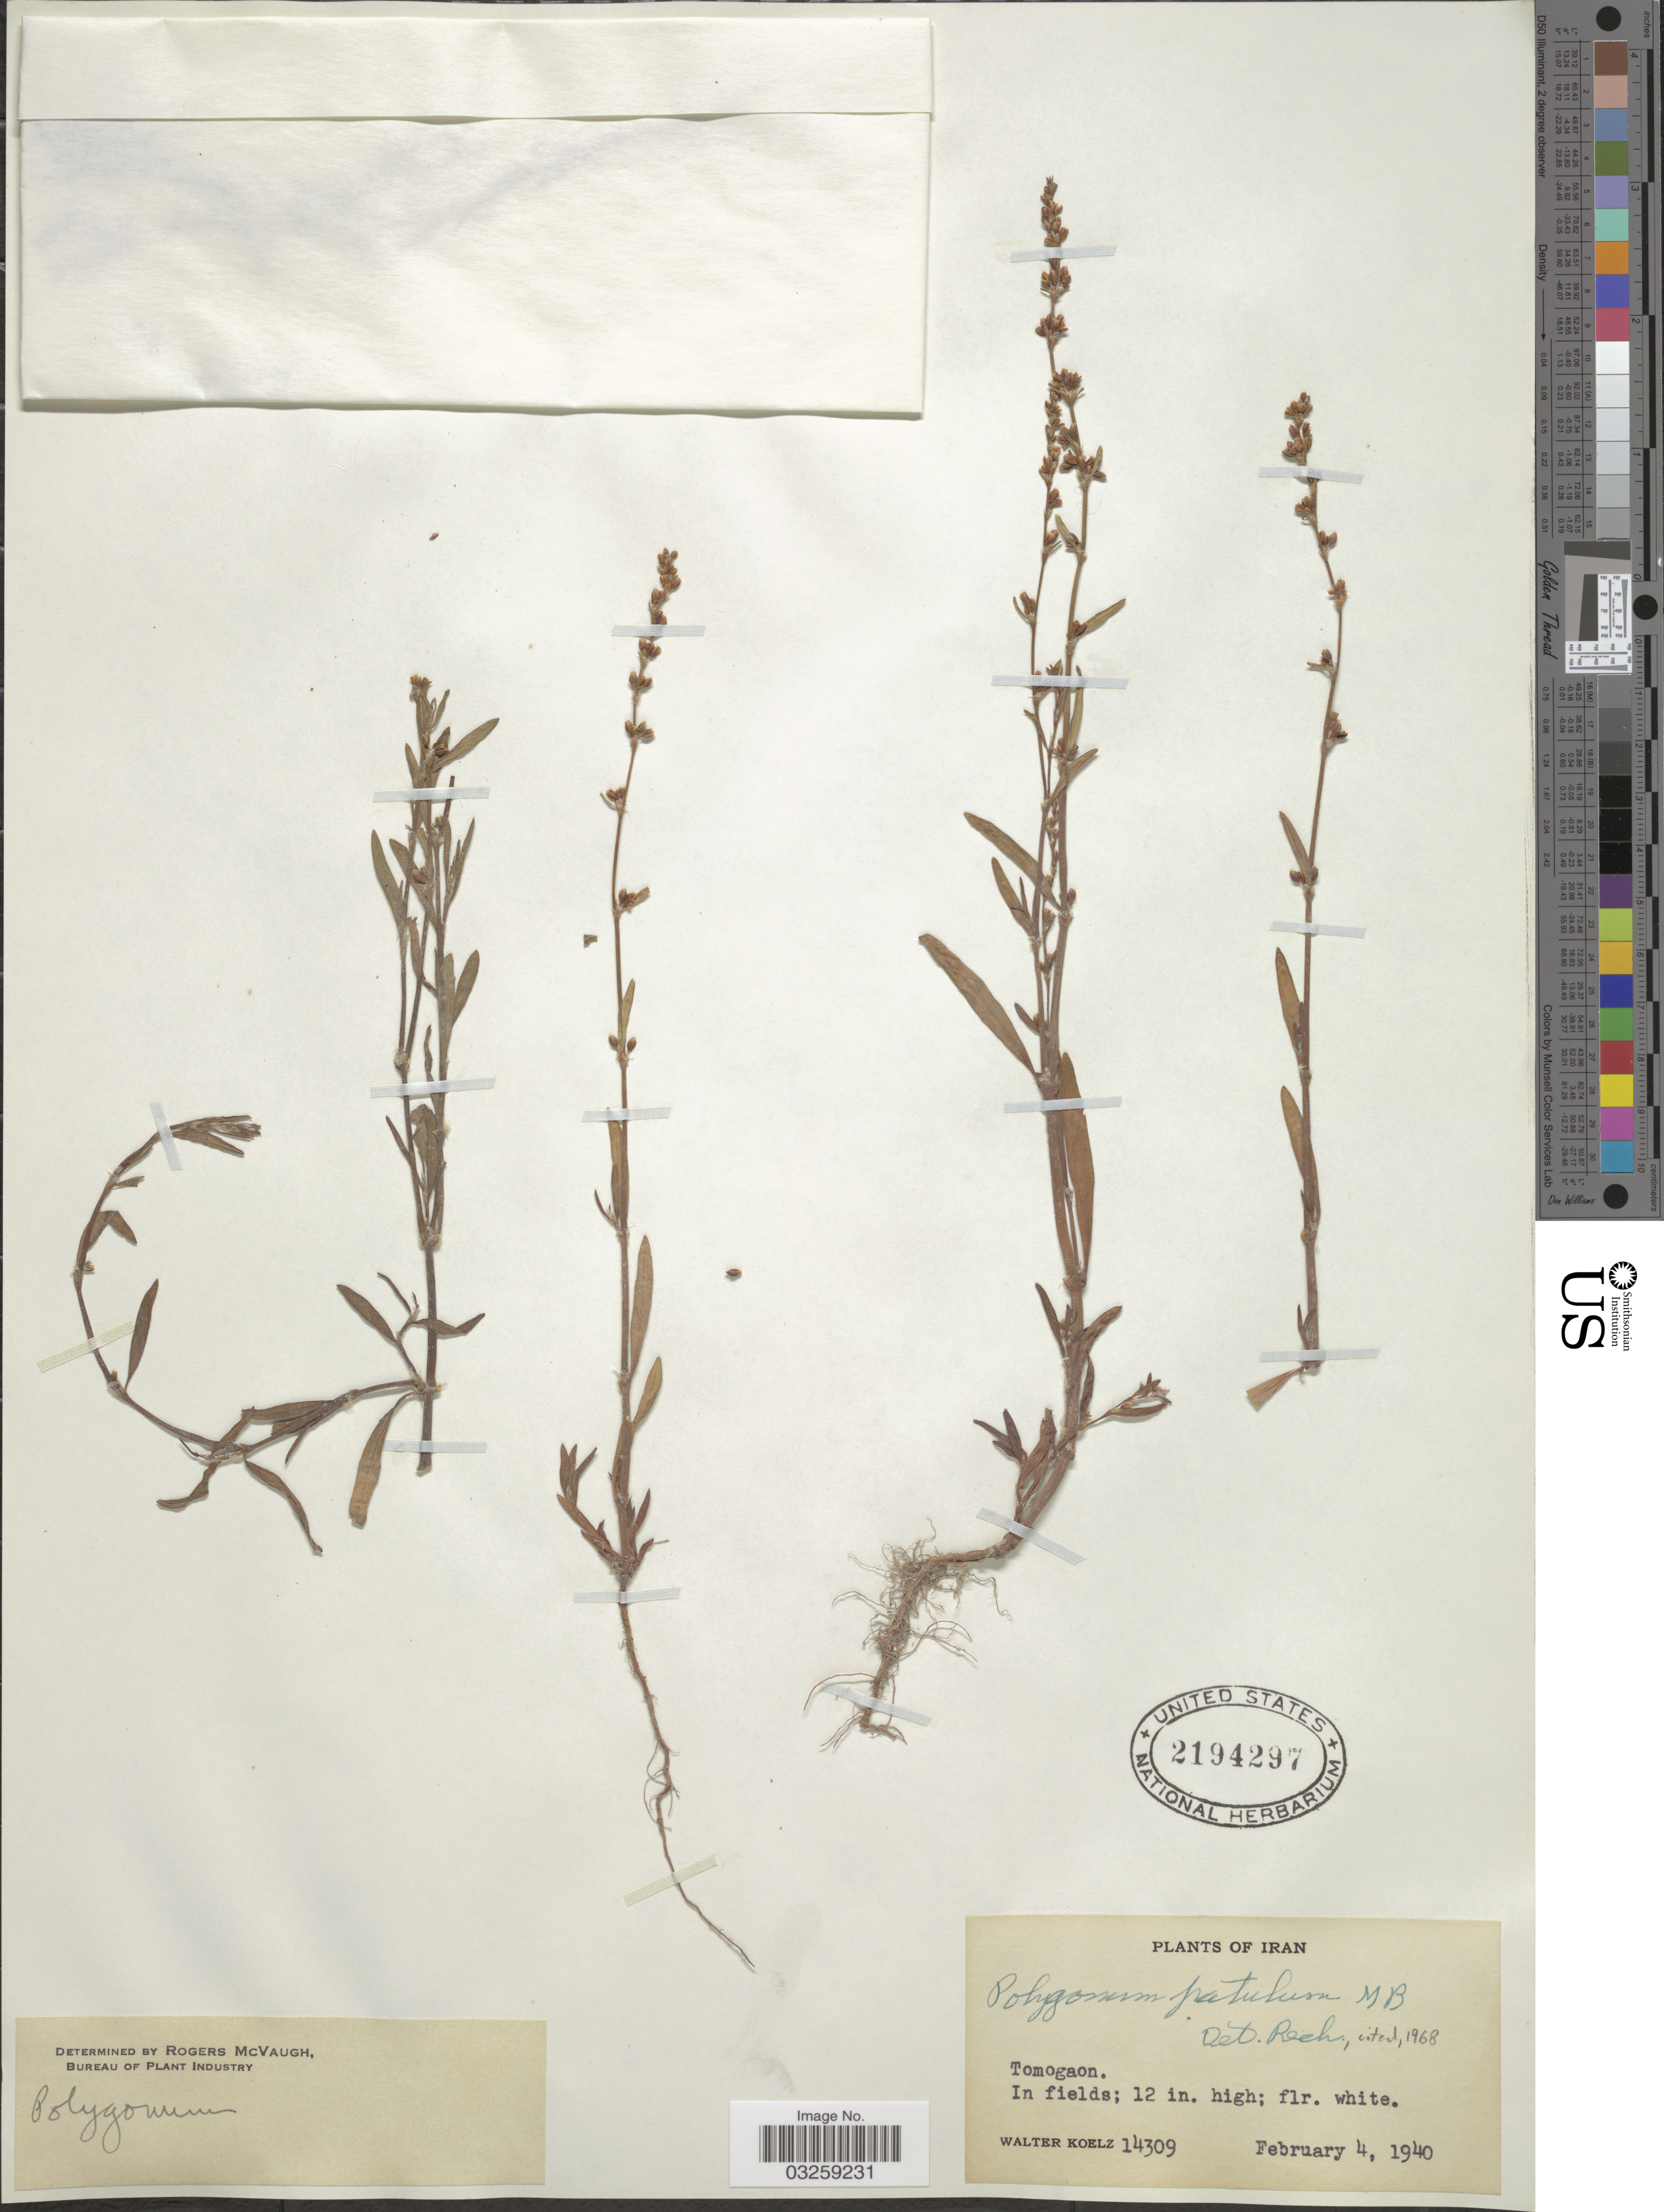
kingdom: Plantae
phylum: Tracheophyta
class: Magnoliopsida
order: Caryophyllales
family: Polygonaceae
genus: Polygonum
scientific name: Polygonum patulum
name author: M. Bieb.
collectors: W. N. Koelz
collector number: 14309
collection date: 1940-02-04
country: Iran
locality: Tomogaon.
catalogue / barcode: US 2194297